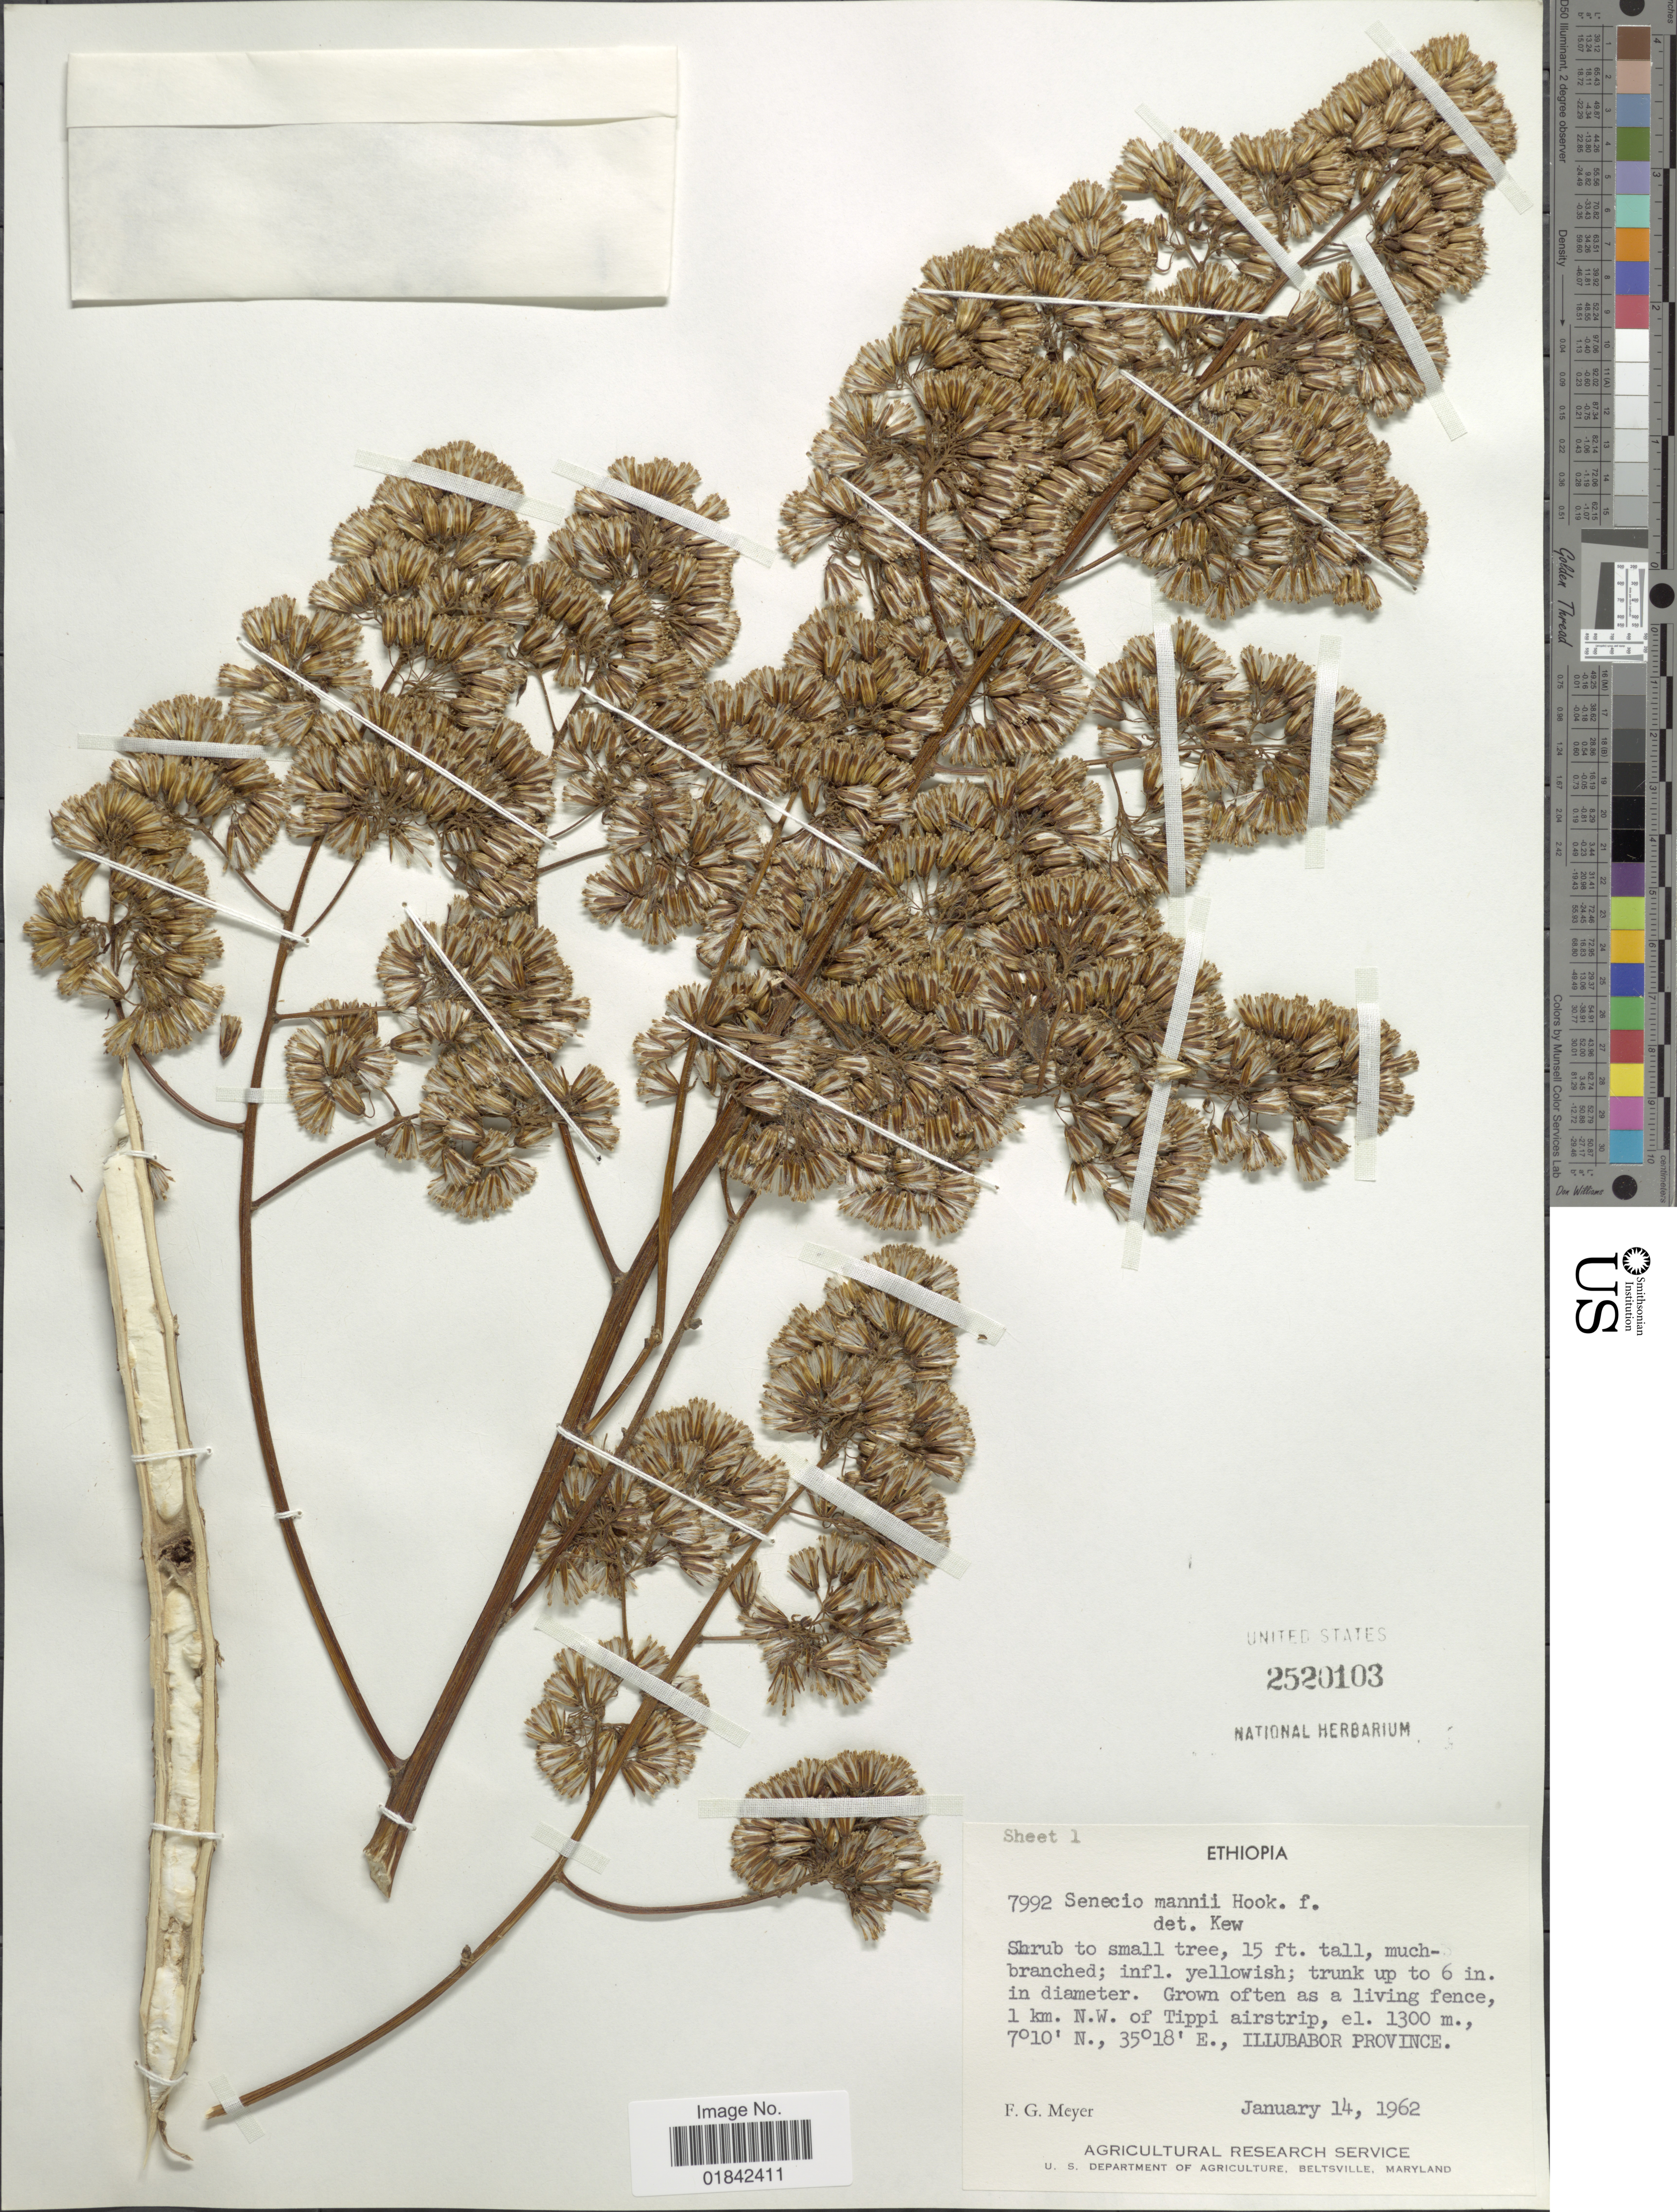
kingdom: Plantae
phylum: Tracheophyta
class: Magnoliopsida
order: Asterales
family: Asteraceae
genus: Senecio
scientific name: Senecio mannii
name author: Hook. f.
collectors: F. G. Meyer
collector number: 7992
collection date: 1962-01-14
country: Ethiopia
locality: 1 km. N. W. of Tippi airstrip, Illubabor Province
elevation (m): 1300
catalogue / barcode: US 2520103